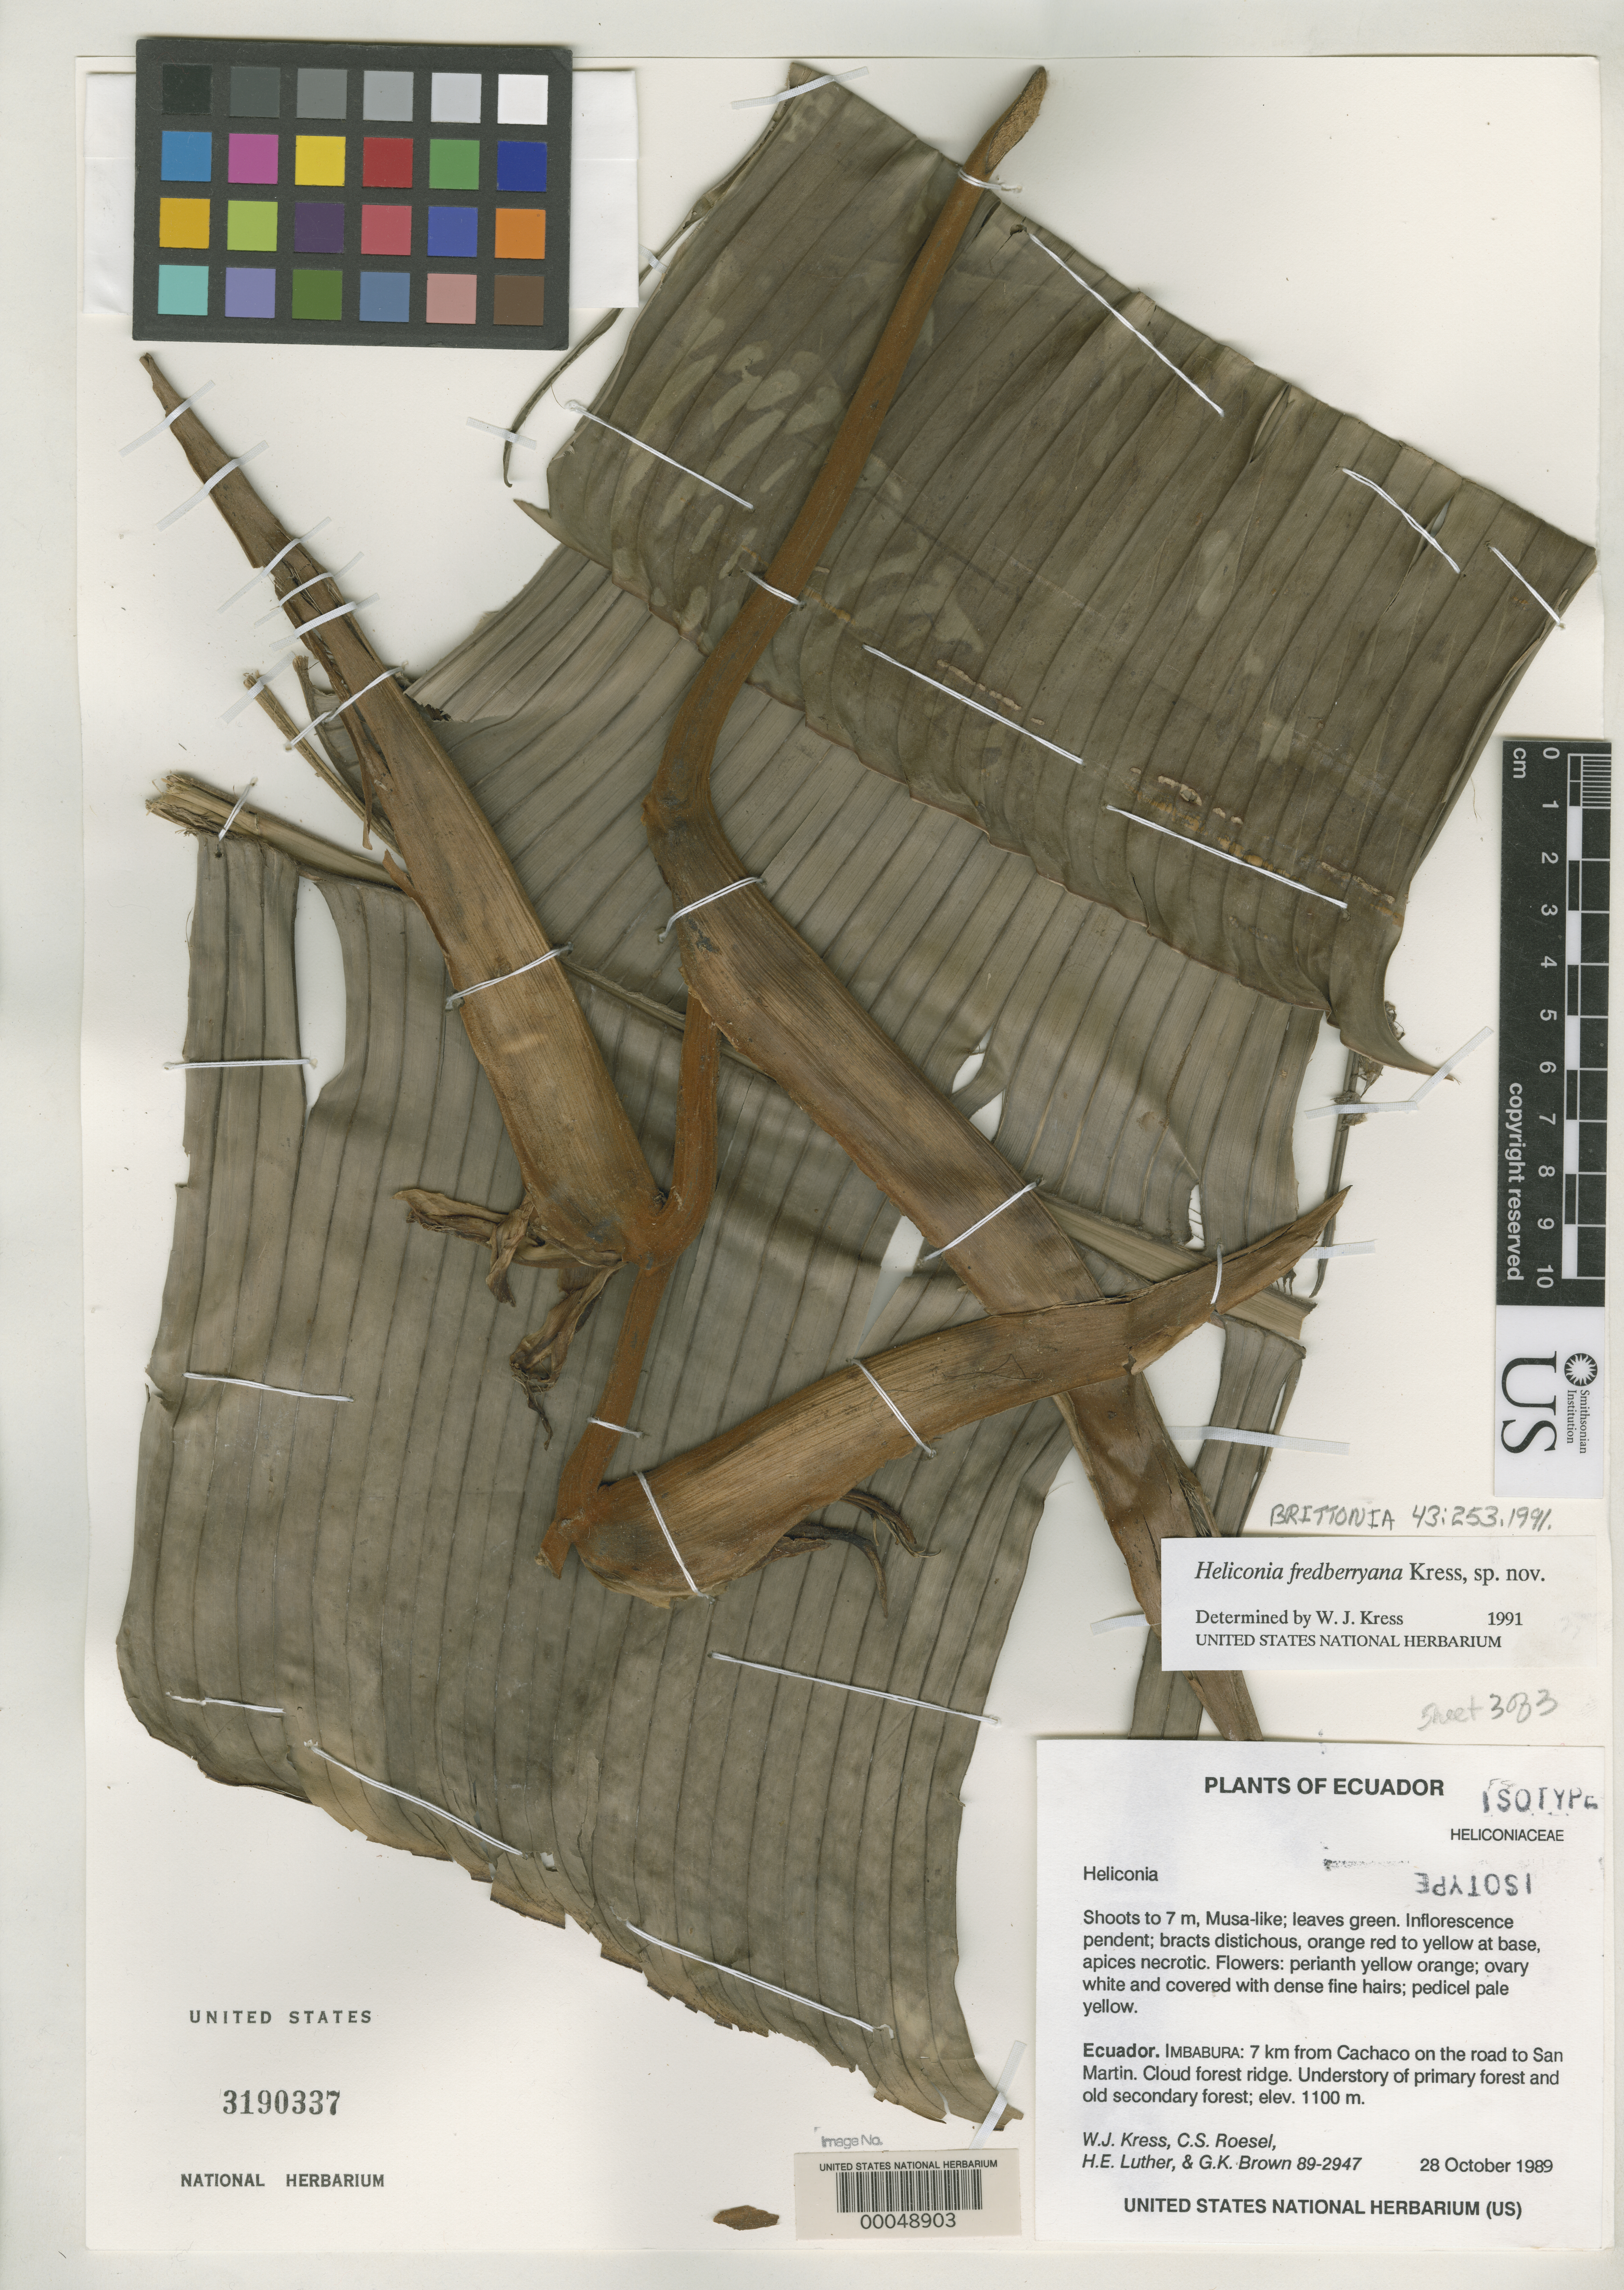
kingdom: Plantae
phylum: Tracheophyta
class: Liliopsida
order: Zingiberales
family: Heliconiaceae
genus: Heliconia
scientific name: Heliconia fredberryana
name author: W.J. Kress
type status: Isotype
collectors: W. J. Kress, C. S. Roesel, Harry E. Luther & G. K. Brown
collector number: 89-2947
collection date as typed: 28 Oct 1989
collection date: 1989-10-28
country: Ecuador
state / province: Imbabura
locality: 7 km from Cachaco on road to San Martin.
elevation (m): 1100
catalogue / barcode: US 3190337